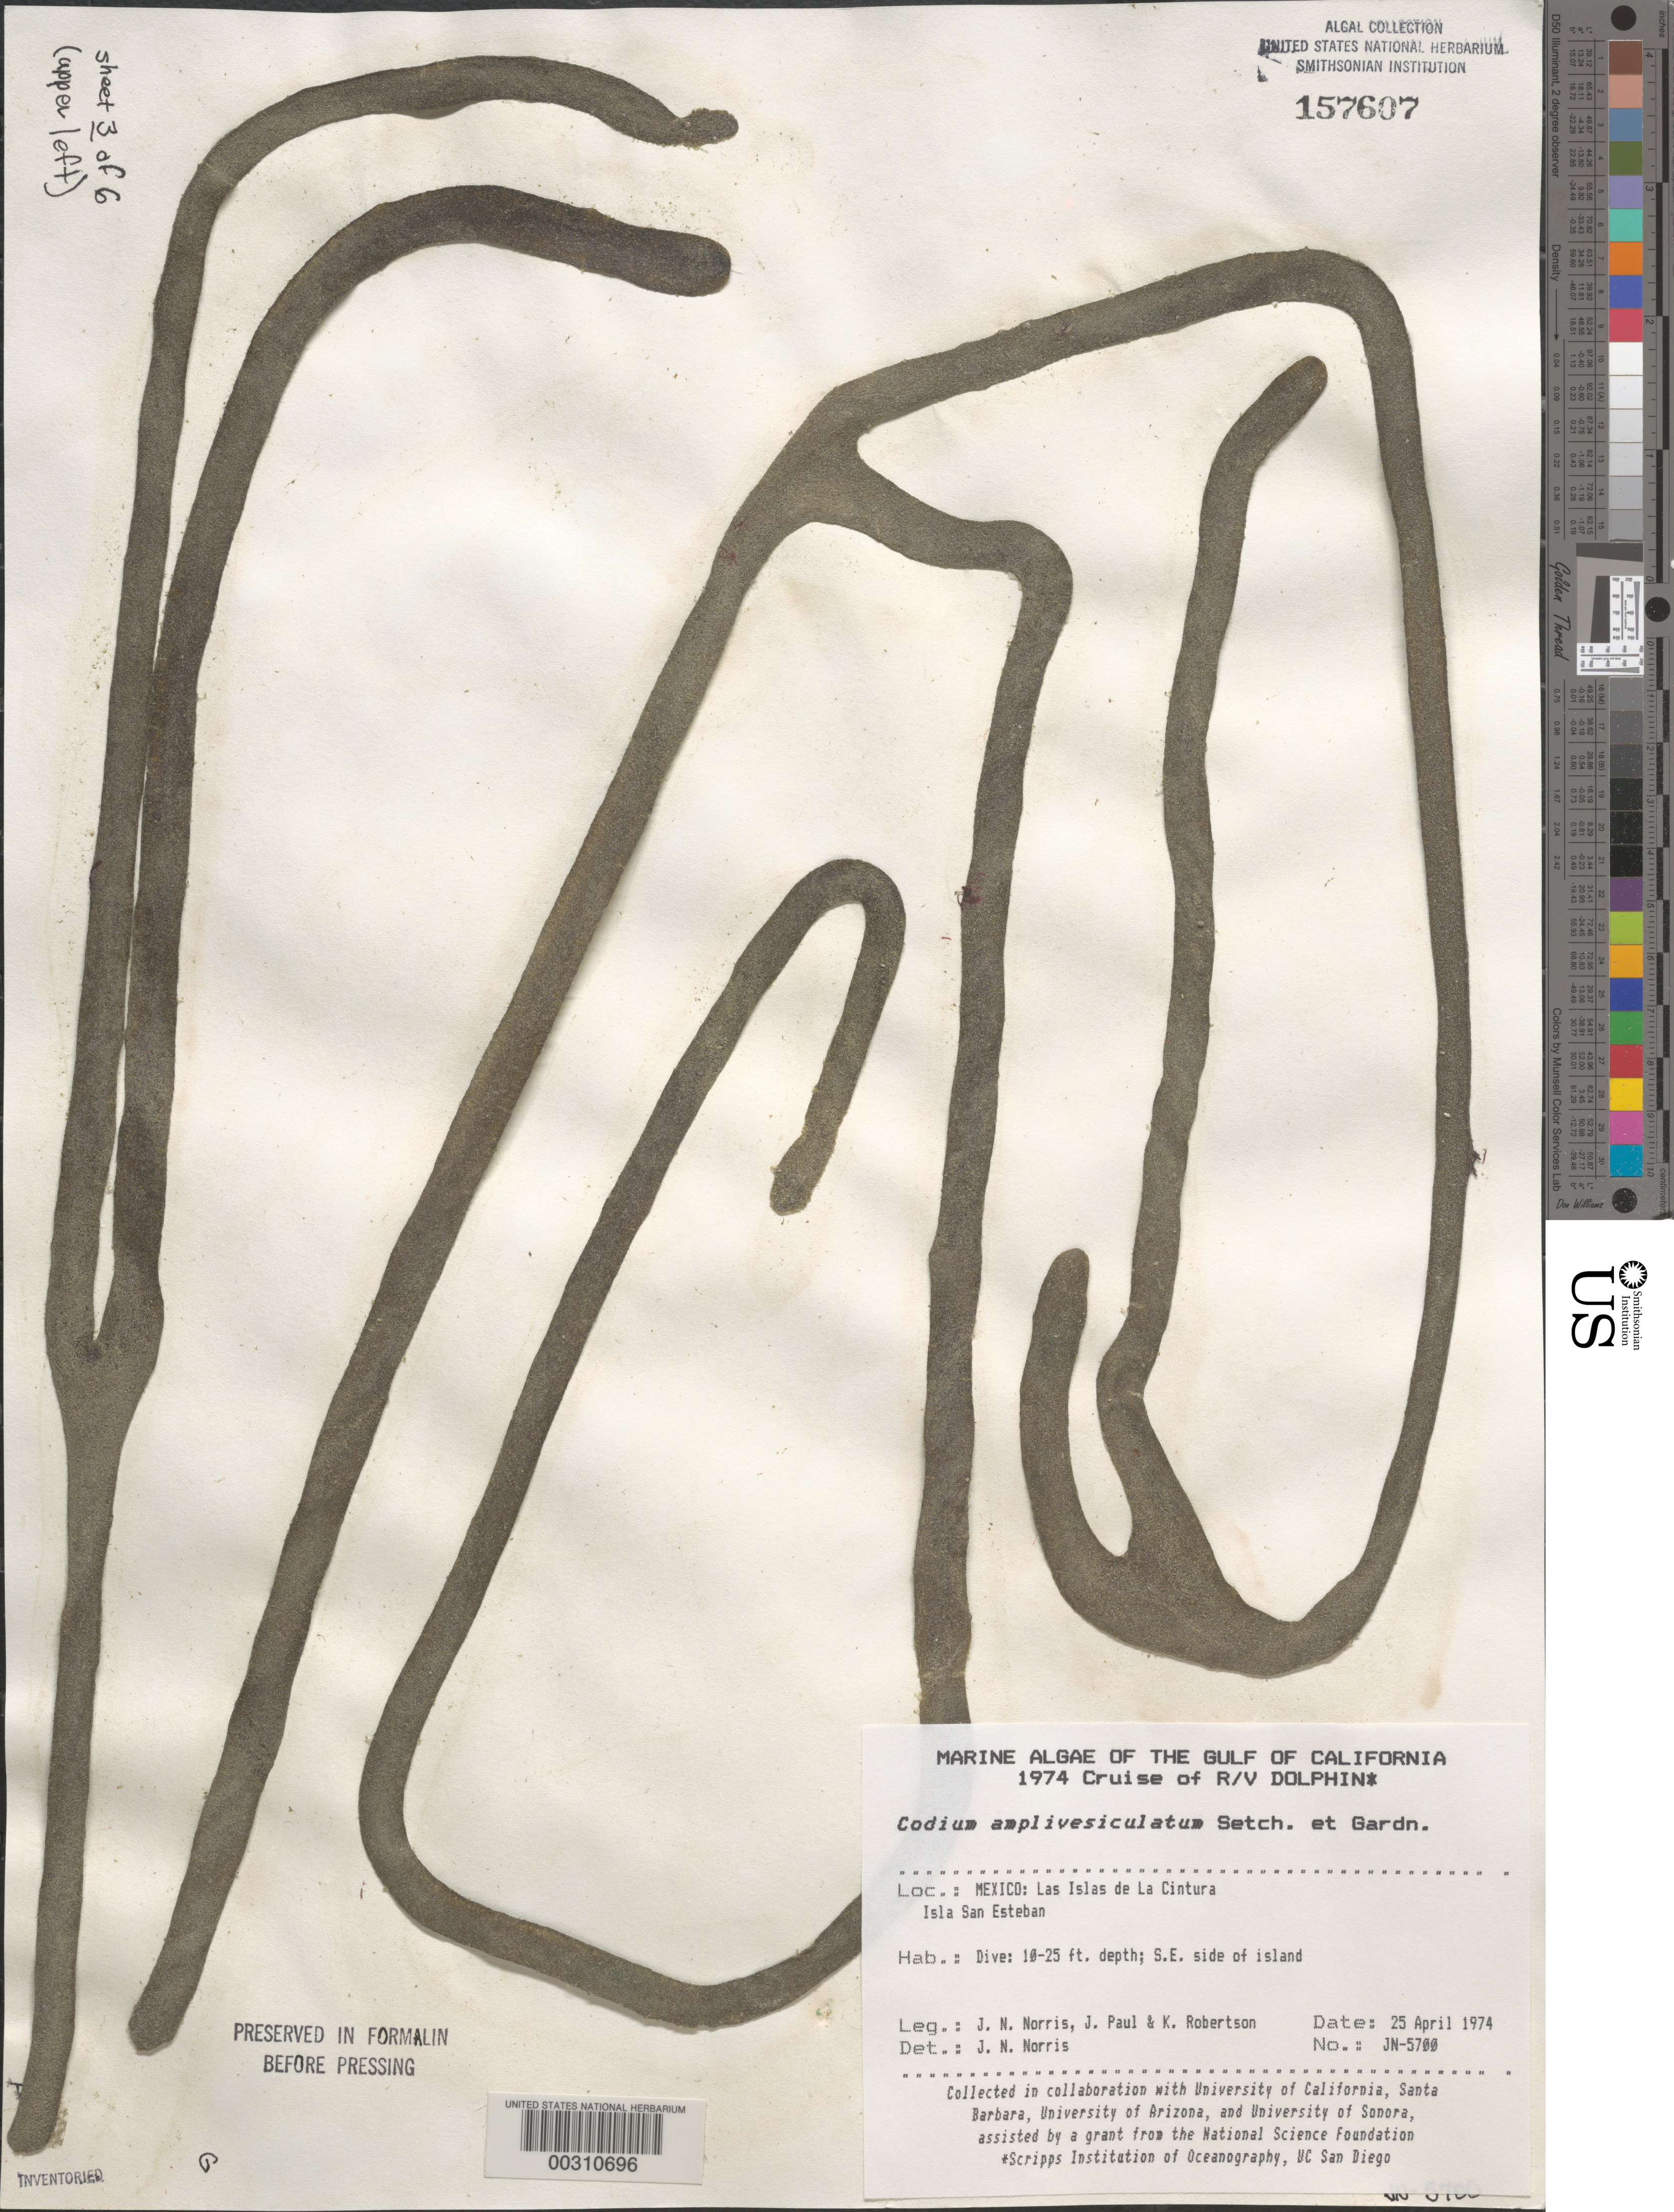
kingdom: Plantae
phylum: Chlorophyta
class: Ulvophyceae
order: Bryopsidales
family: Codiaceae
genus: Codium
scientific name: Codium amplivesiculatum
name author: Setch. & N.L. Gardner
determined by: Norris, James N.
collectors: J. N. Norris, J. Paul & K. Robertson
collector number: JN-5700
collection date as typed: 25 Apr 1974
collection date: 1974-04-25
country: Mexico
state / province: Baja California Norte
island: Isla San Esteban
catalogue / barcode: US 157607